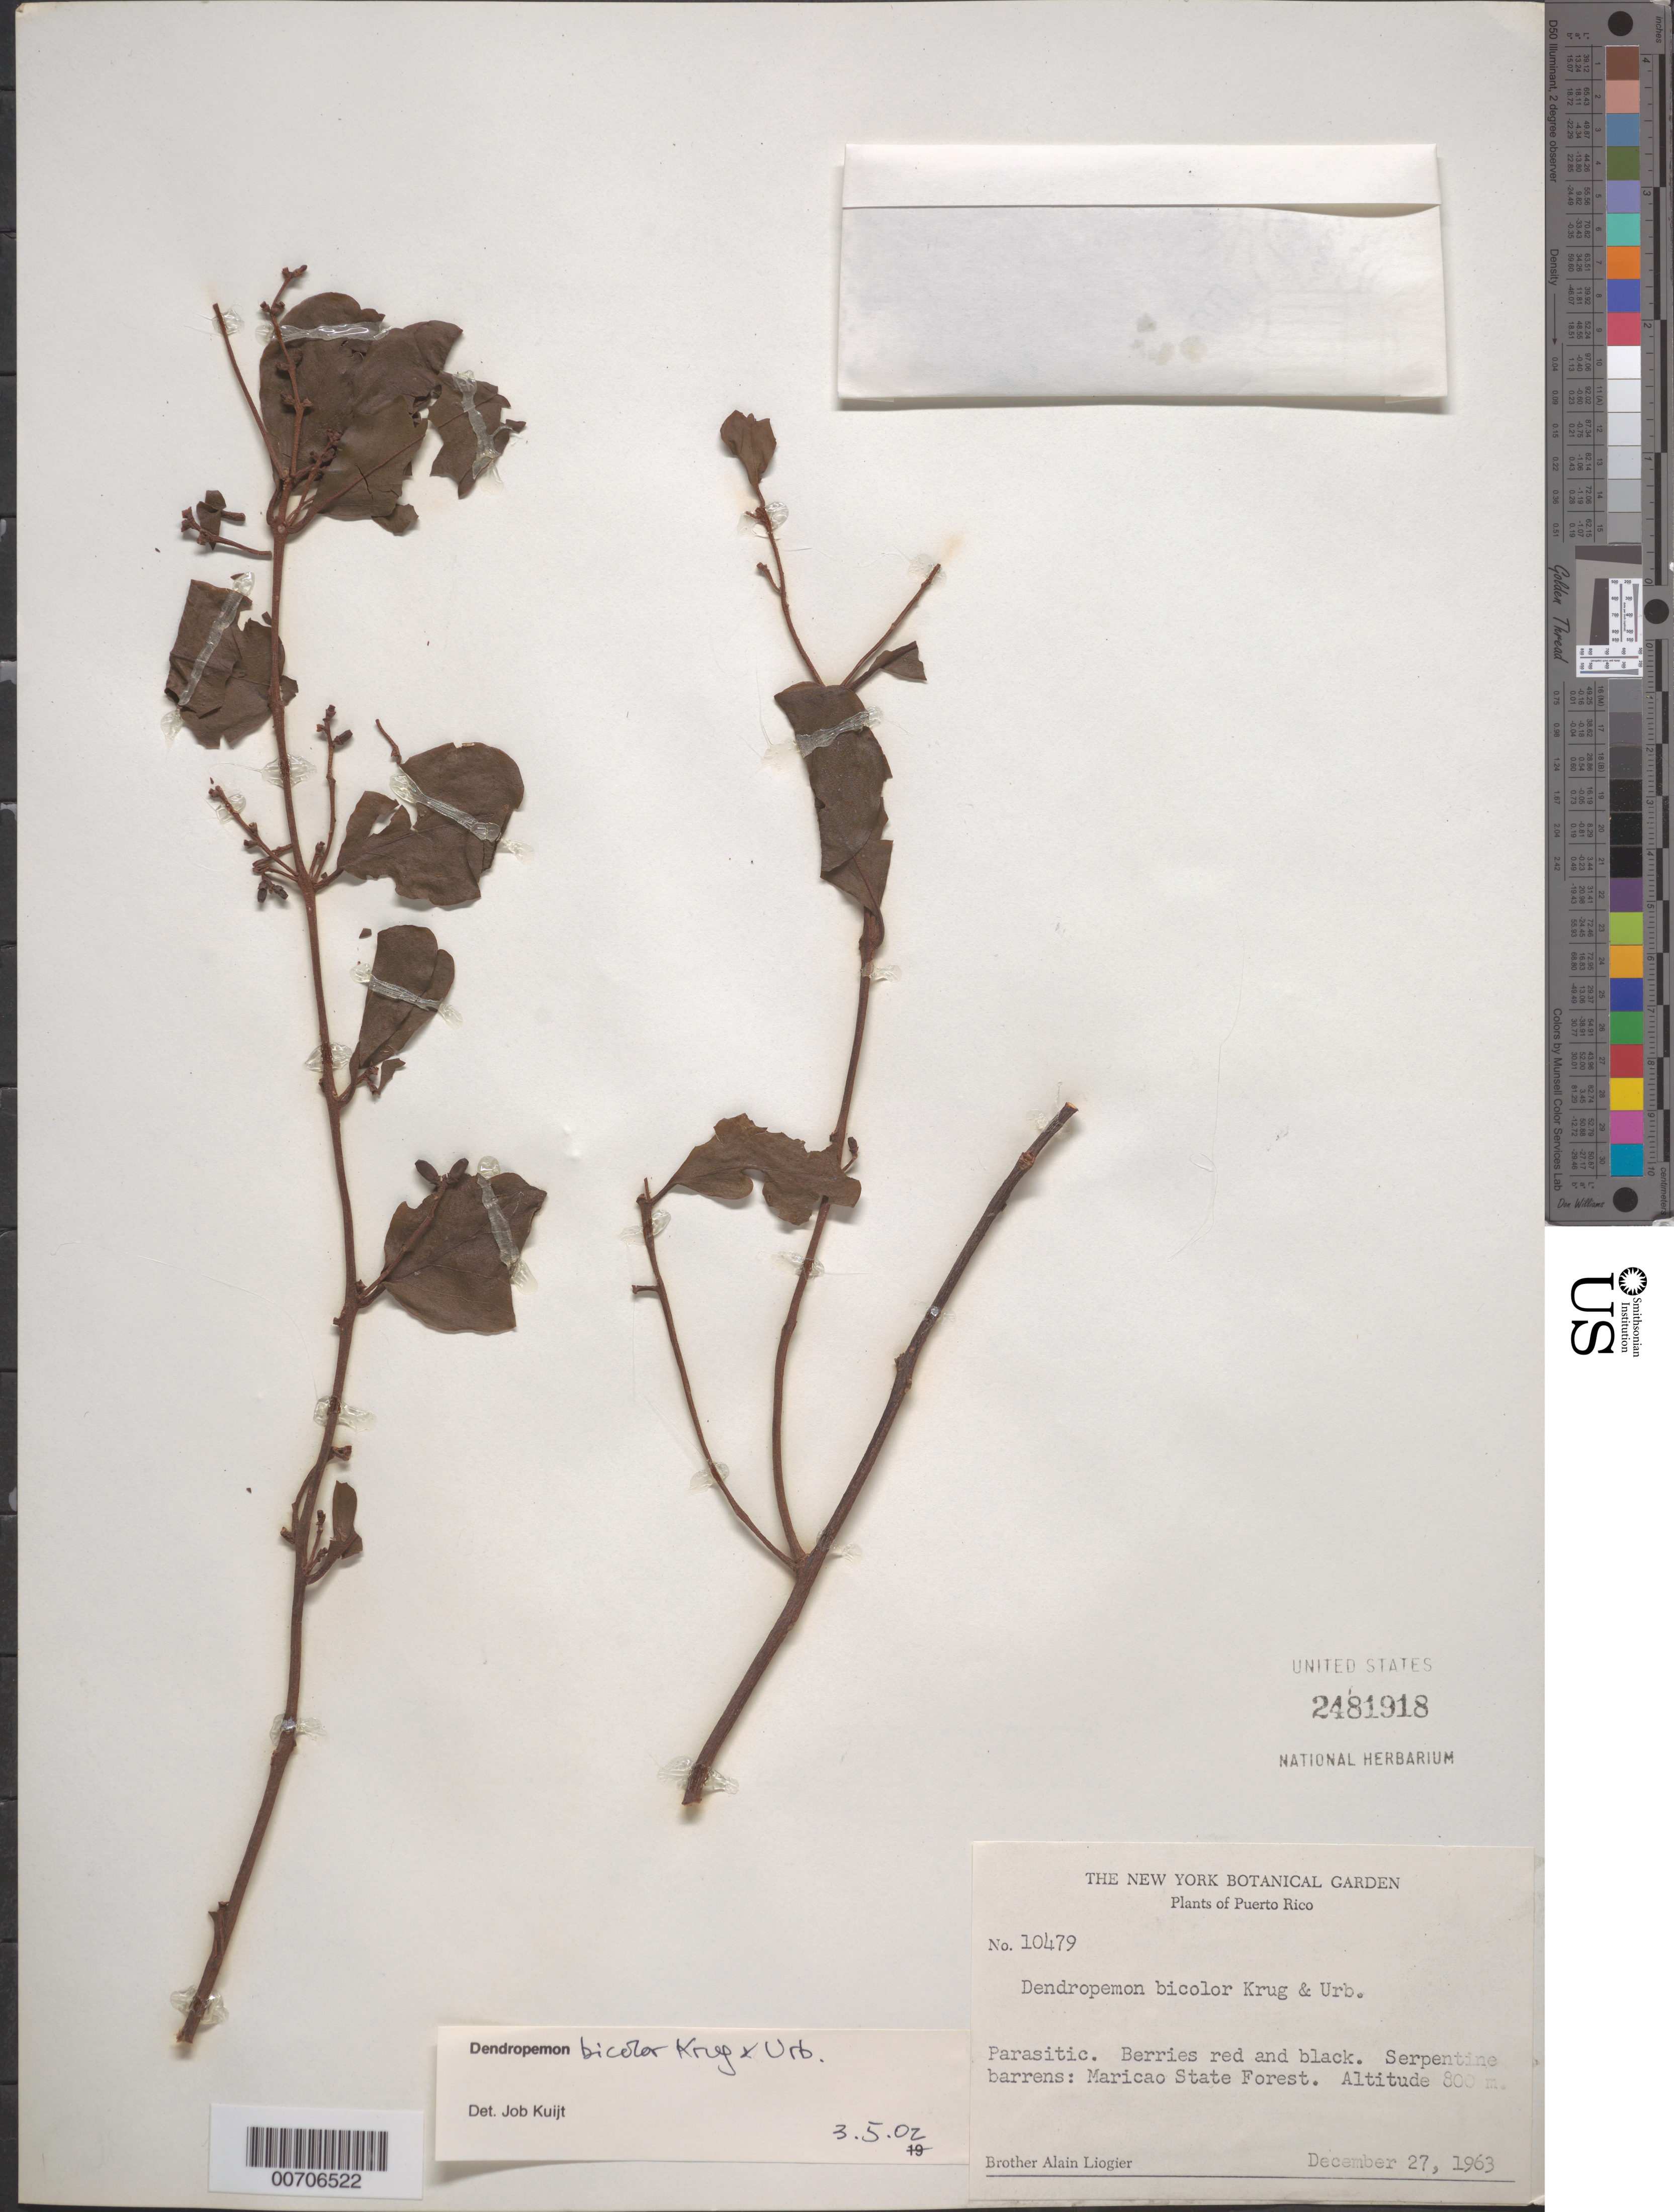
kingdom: Plantae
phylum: Tracheophyta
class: Magnoliopsida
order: Santalales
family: Loranthaceae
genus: Dendropemon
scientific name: Dendropemon bicolor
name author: Krug & Urb.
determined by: Kuijt, Job, (CANADA)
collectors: A. H. Liogier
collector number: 10479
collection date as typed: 27 Dec 1963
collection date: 1963-12-27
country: Puerto Rico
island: Greater Antilles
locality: Maricao State Forest: Serpentine barrens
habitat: Serpentine barrens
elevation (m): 800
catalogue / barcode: US 2481918